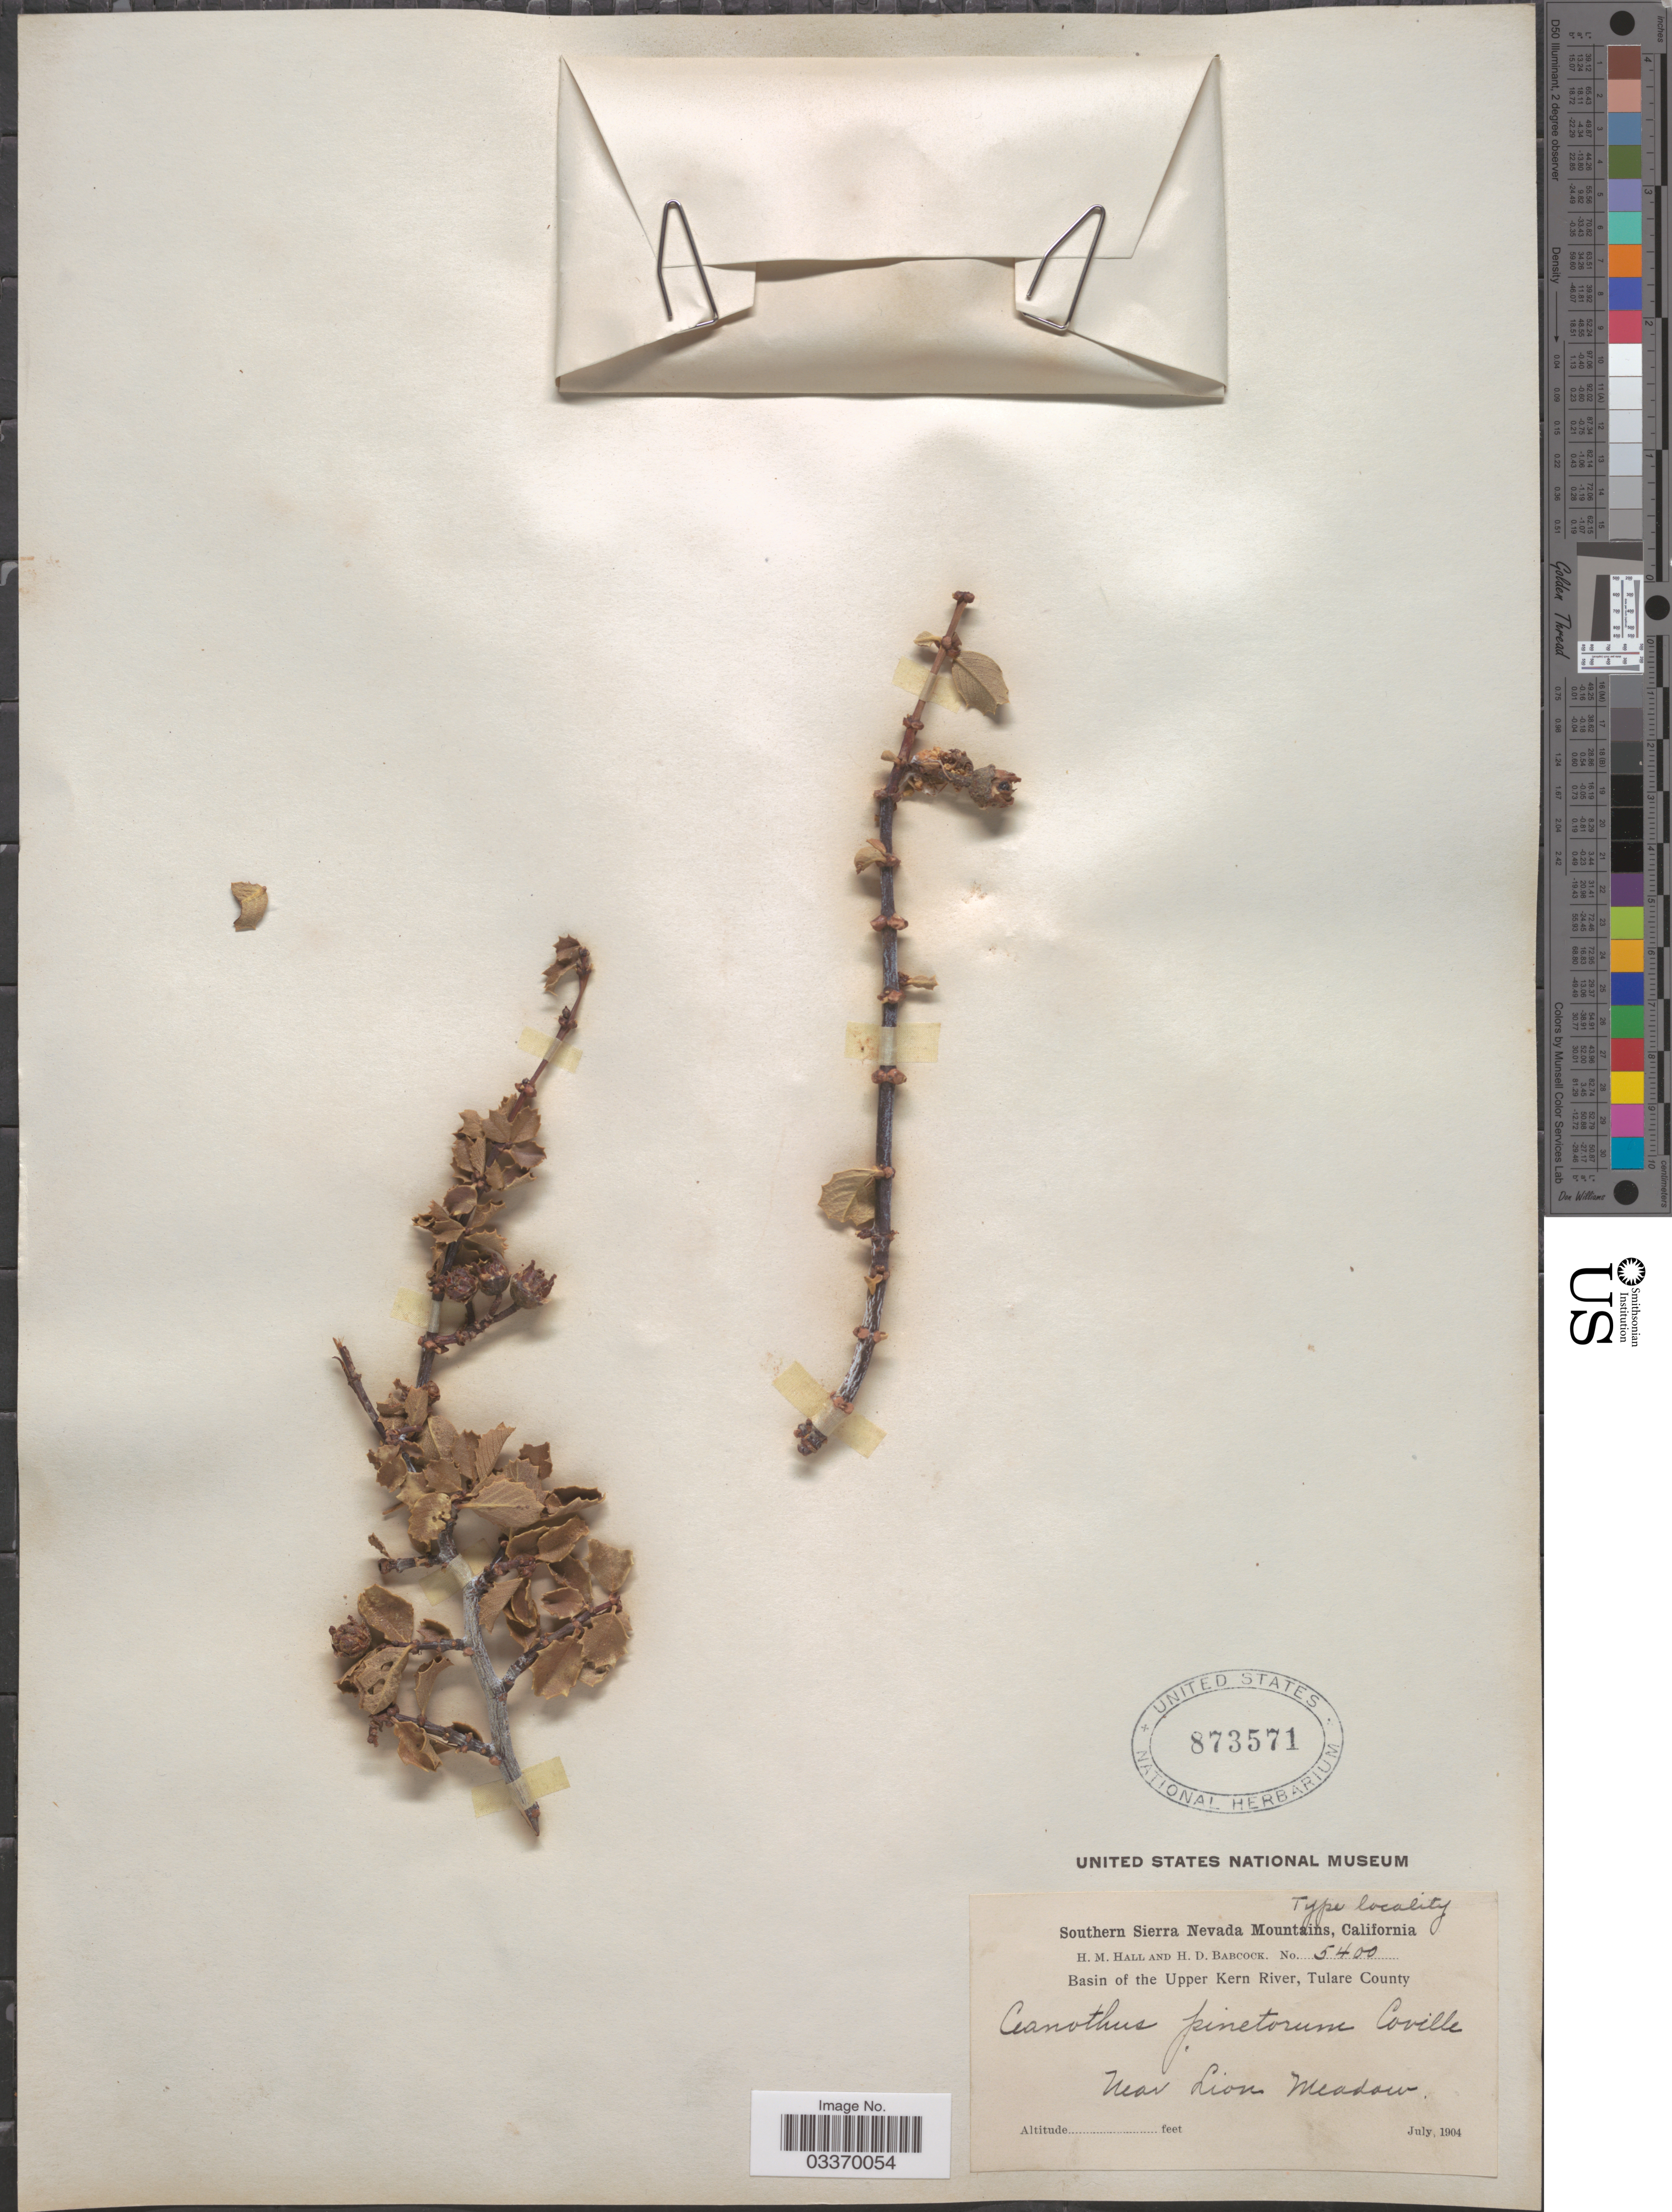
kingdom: Plantae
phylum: Tracheophyta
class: Magnoliopsida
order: Rosales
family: Rhamnaceae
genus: Ceanothus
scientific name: Ceanothus pinetorum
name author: Coville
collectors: H. M. Hall & H. Babcock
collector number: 5400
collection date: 1904-07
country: United States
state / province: California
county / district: Tulare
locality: Southern Sierra Nevada Mountains. Basin of the Upper Kern River, Tulare County. Near Lion Meadow.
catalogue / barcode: US 873571